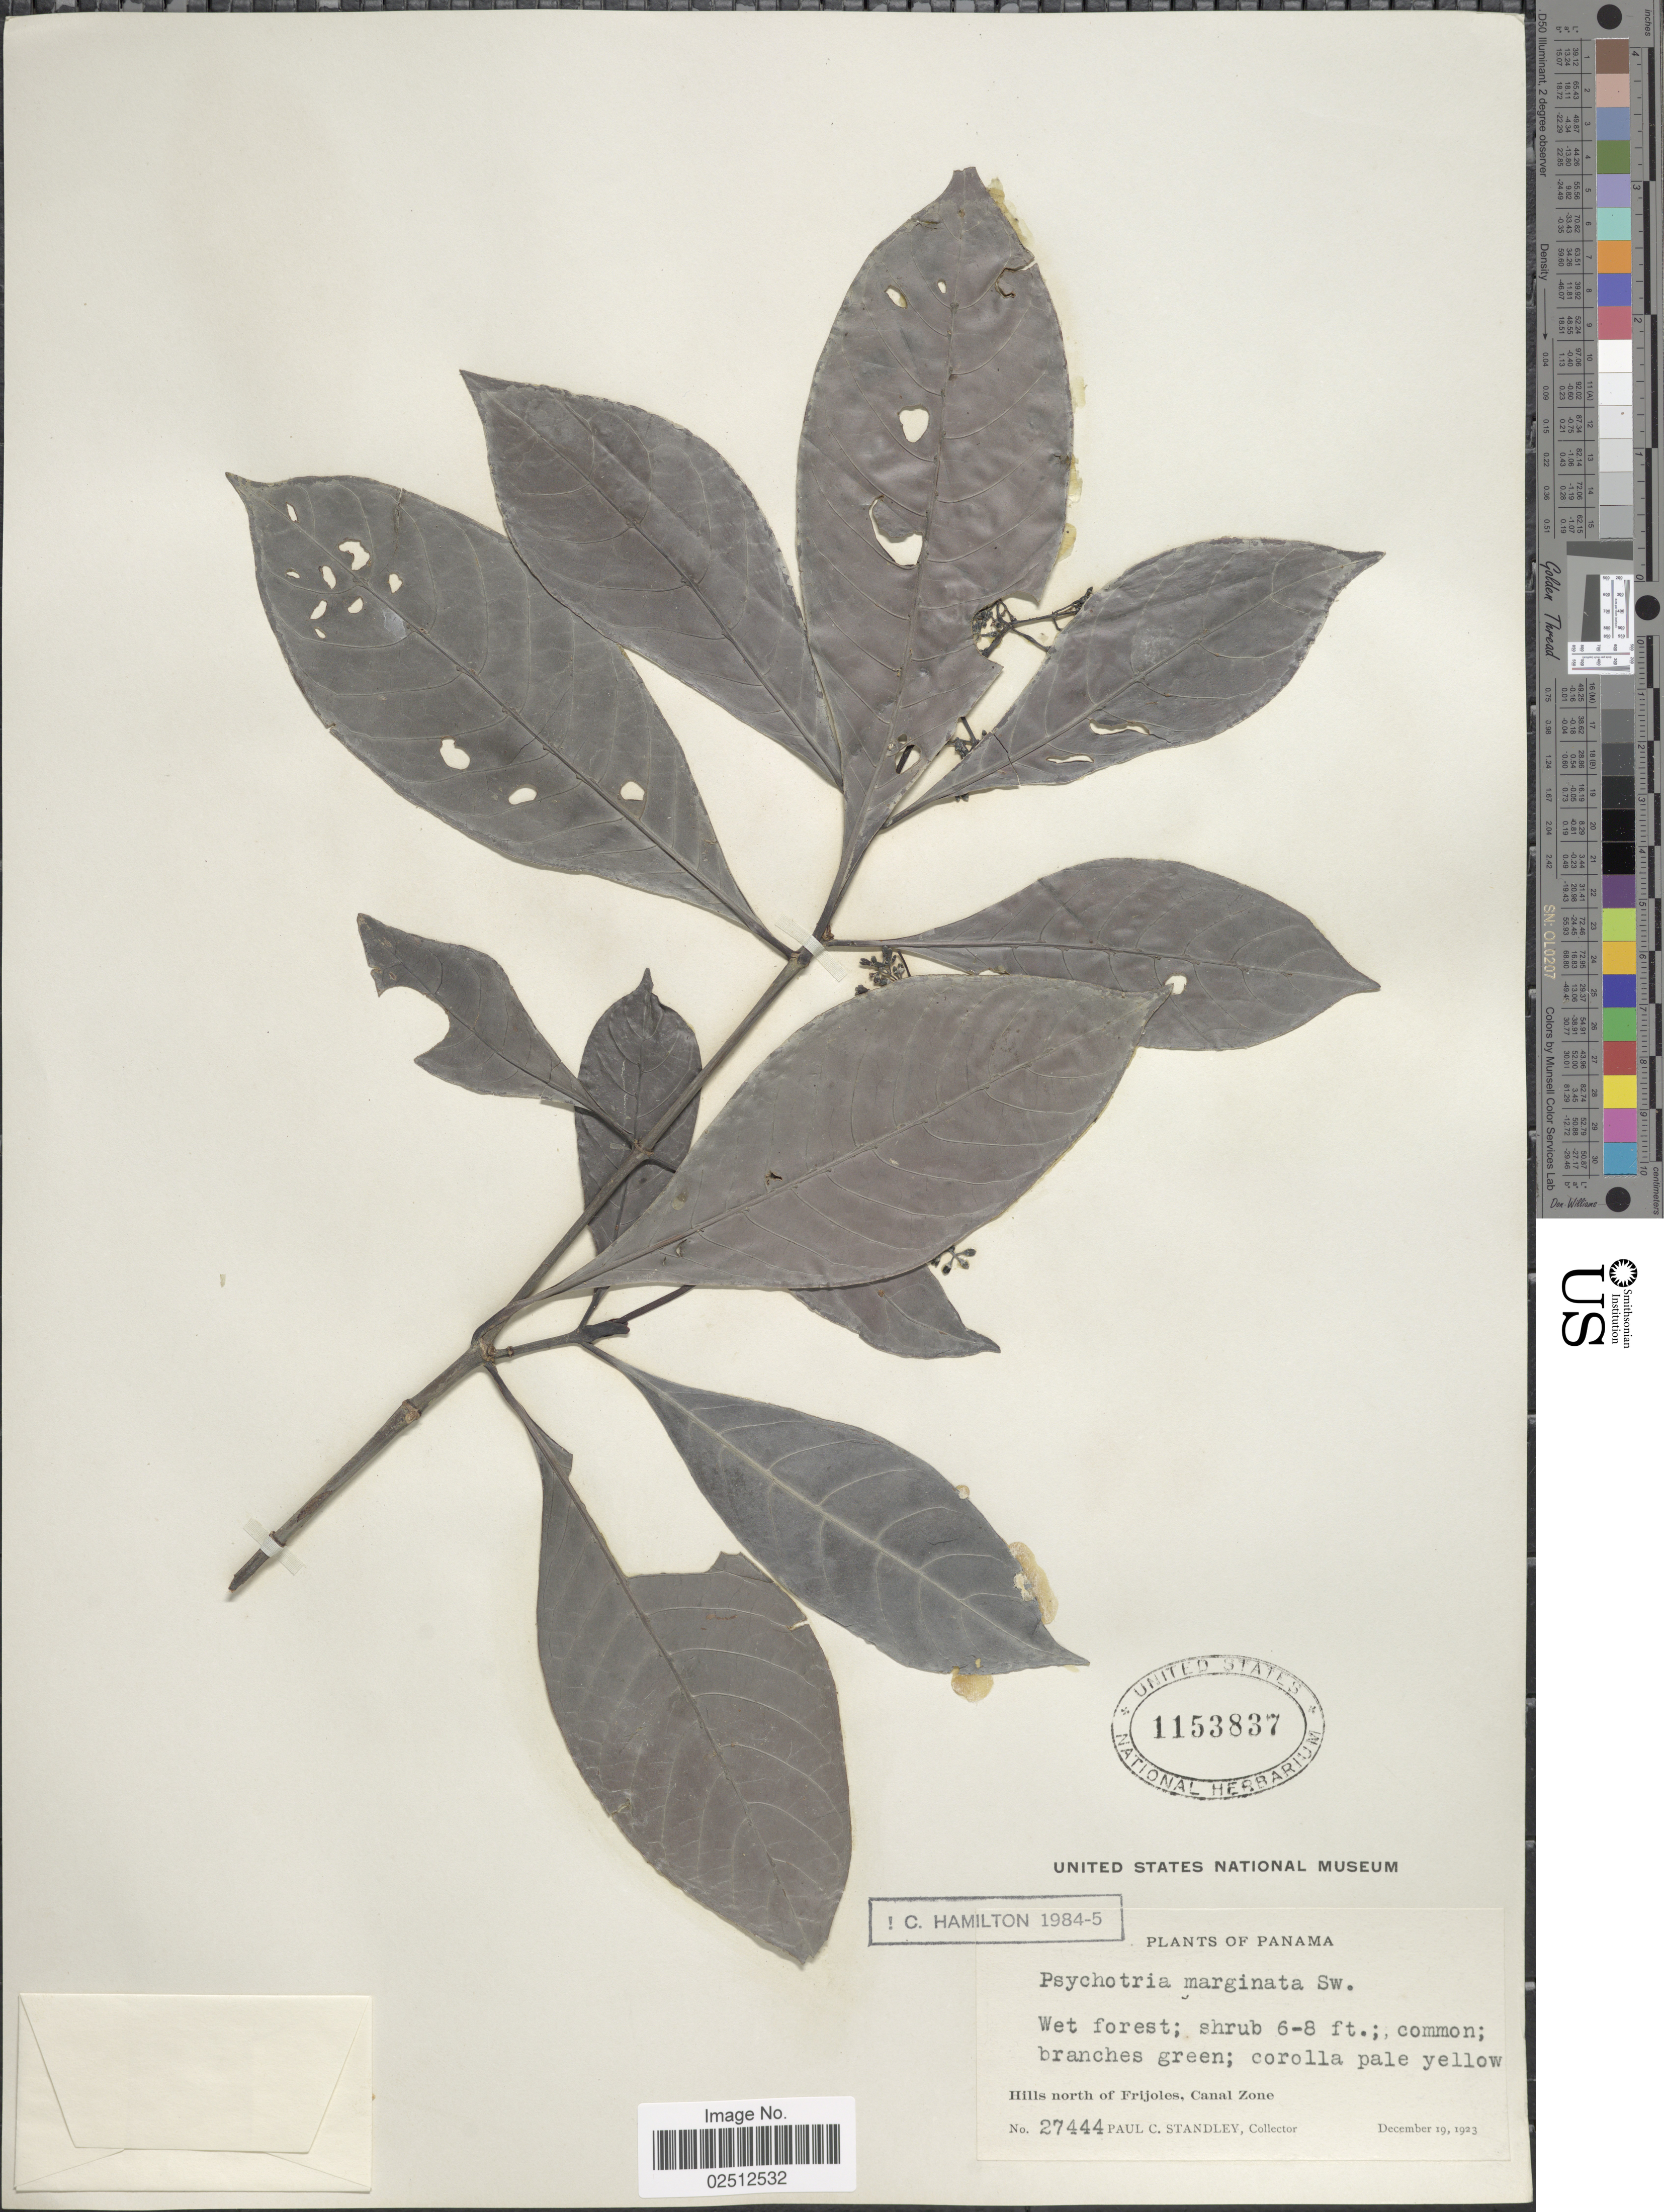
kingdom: Plantae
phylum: Tracheophyta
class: Magnoliopsida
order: Gentianales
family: Rubiaceae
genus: Psychotria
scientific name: Psychotria marginata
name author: Sw.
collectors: P. C. Standley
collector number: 27444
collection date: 1923-12-19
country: Panama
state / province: Colón / Panamá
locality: Hills north of Frijoles, Canal Zone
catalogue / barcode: US 1153837